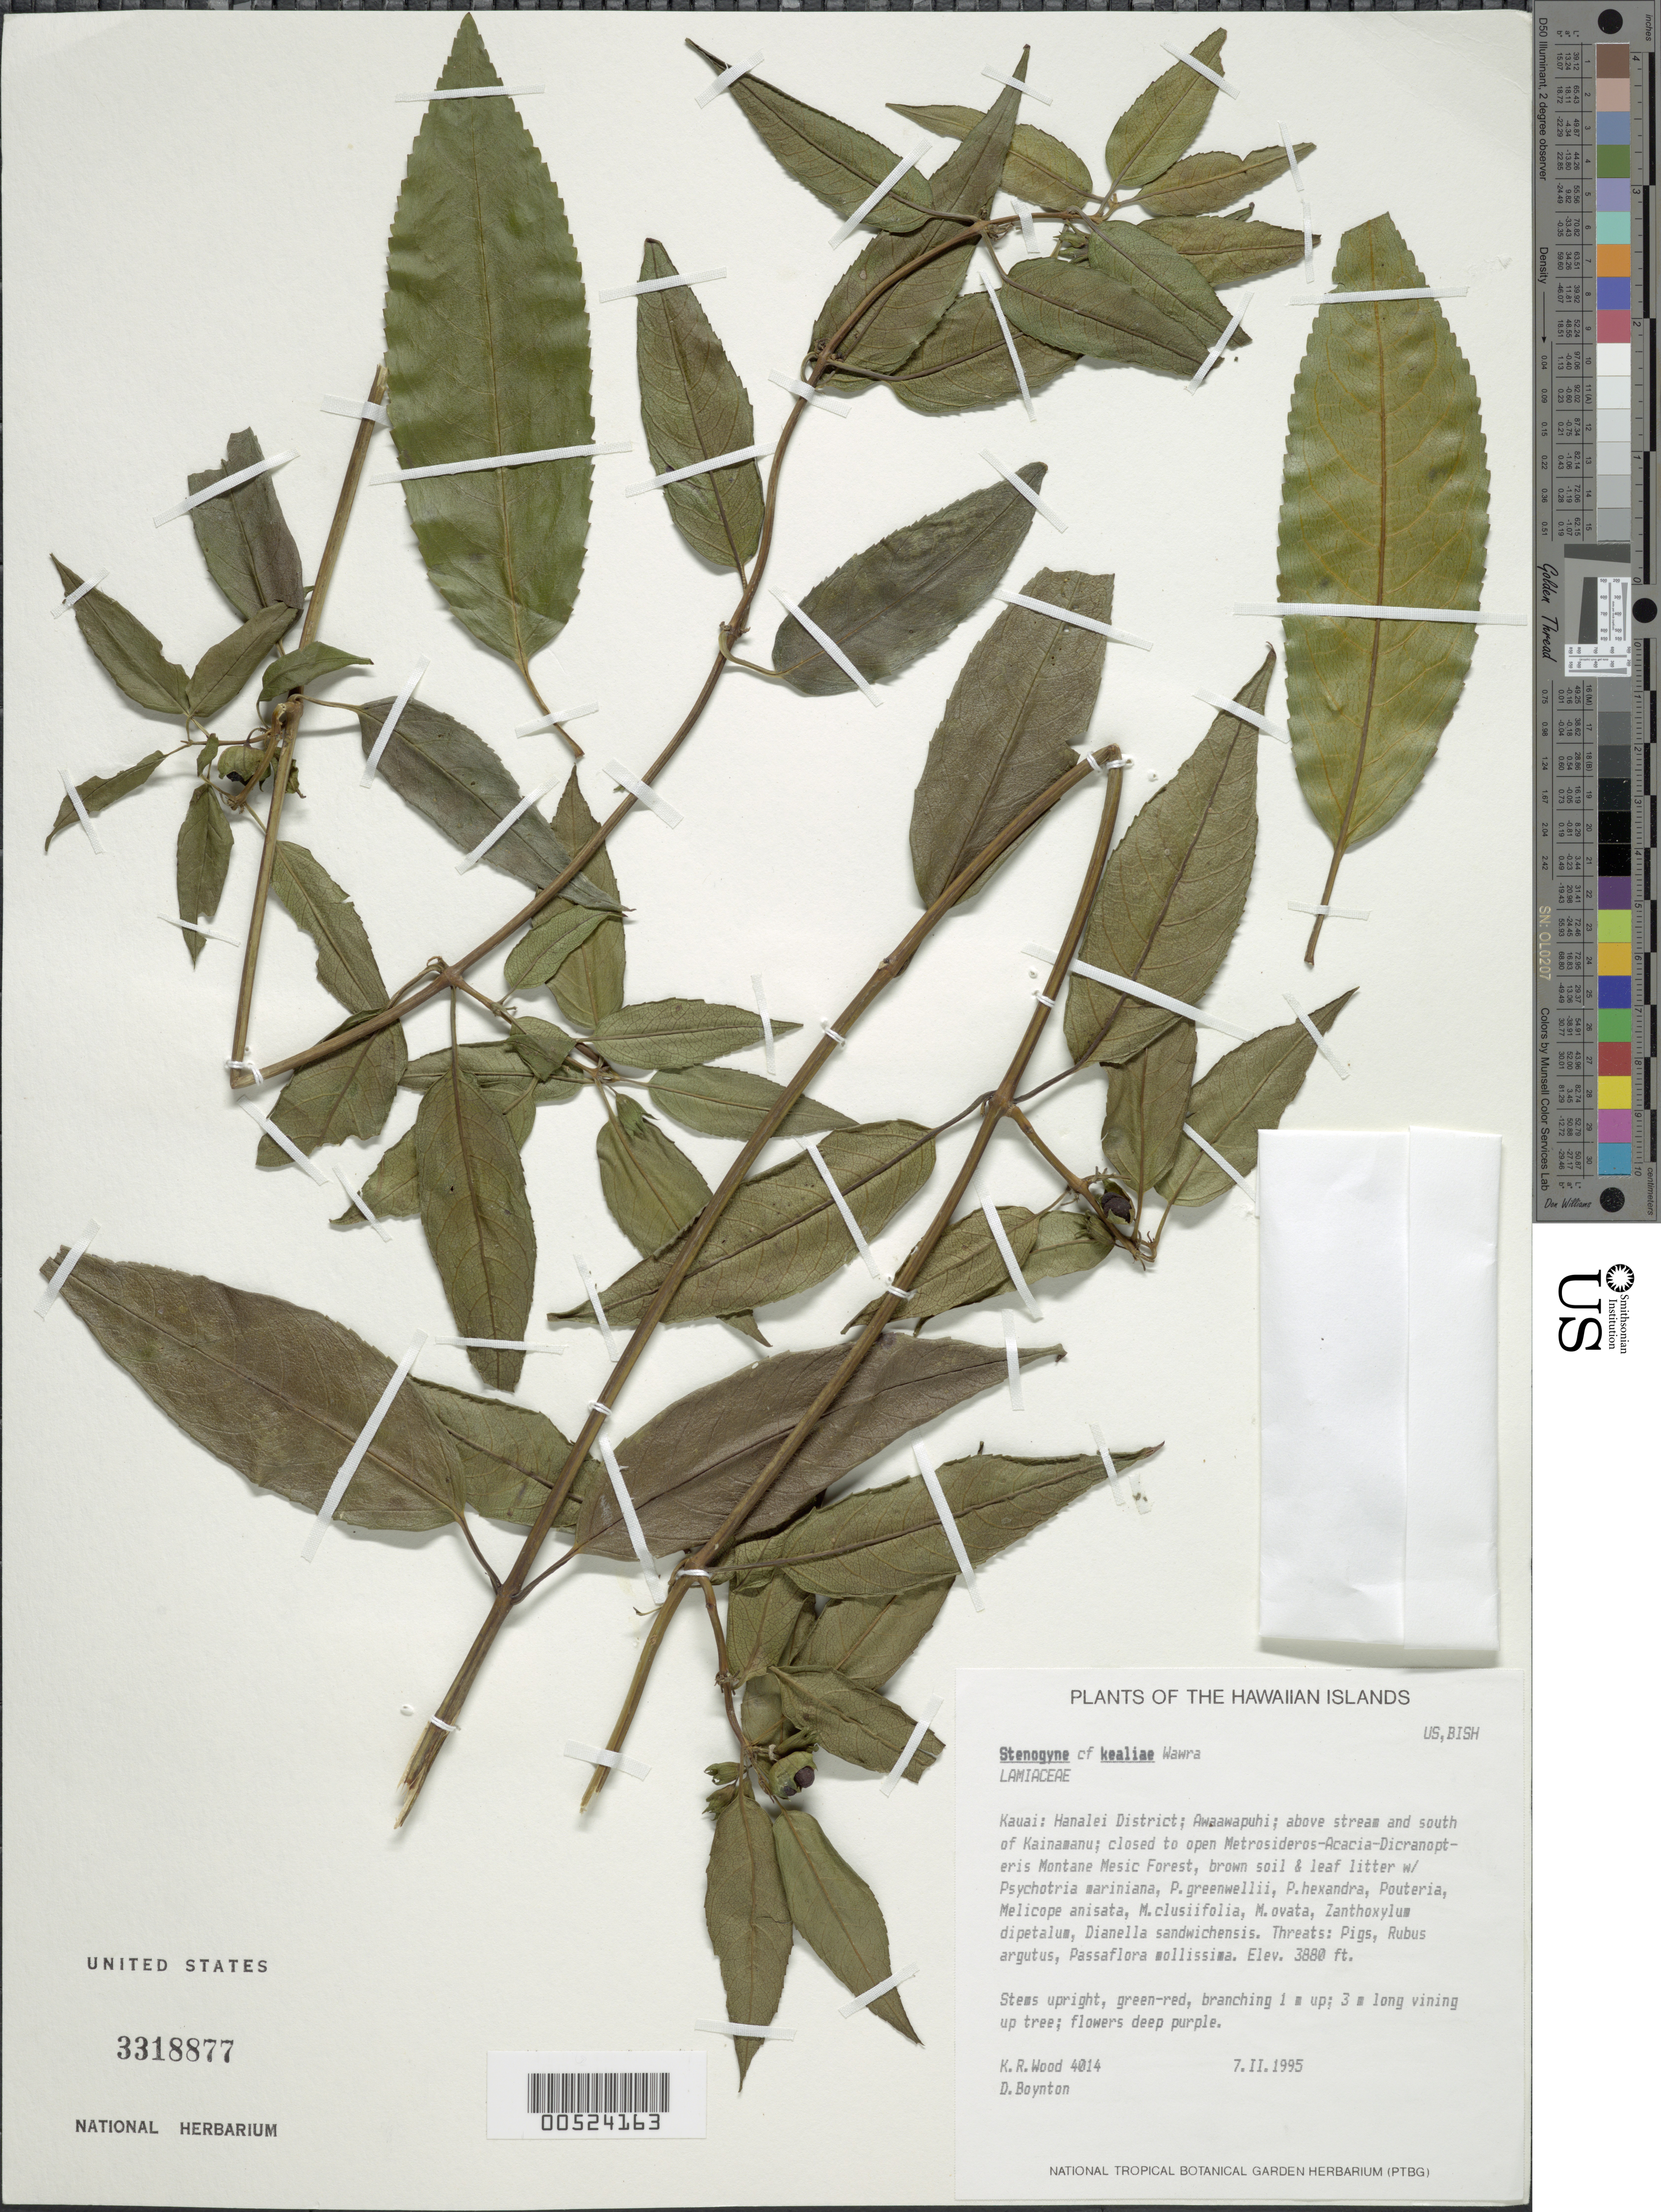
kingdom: Plantae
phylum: Tracheophyta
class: Magnoliopsida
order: Lamiales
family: Lamiaceae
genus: Stenogyne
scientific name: Stenogyne kealiae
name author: Wawra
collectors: K. R. Wood & D. Boynton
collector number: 4014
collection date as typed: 7 Feb 1995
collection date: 1995-02-07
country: United States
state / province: Hawaii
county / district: Kauai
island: Kaua'i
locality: Hanalei Dist, Awaawapuhi, above stream and S of Kainamanu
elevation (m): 1183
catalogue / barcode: US 3318877